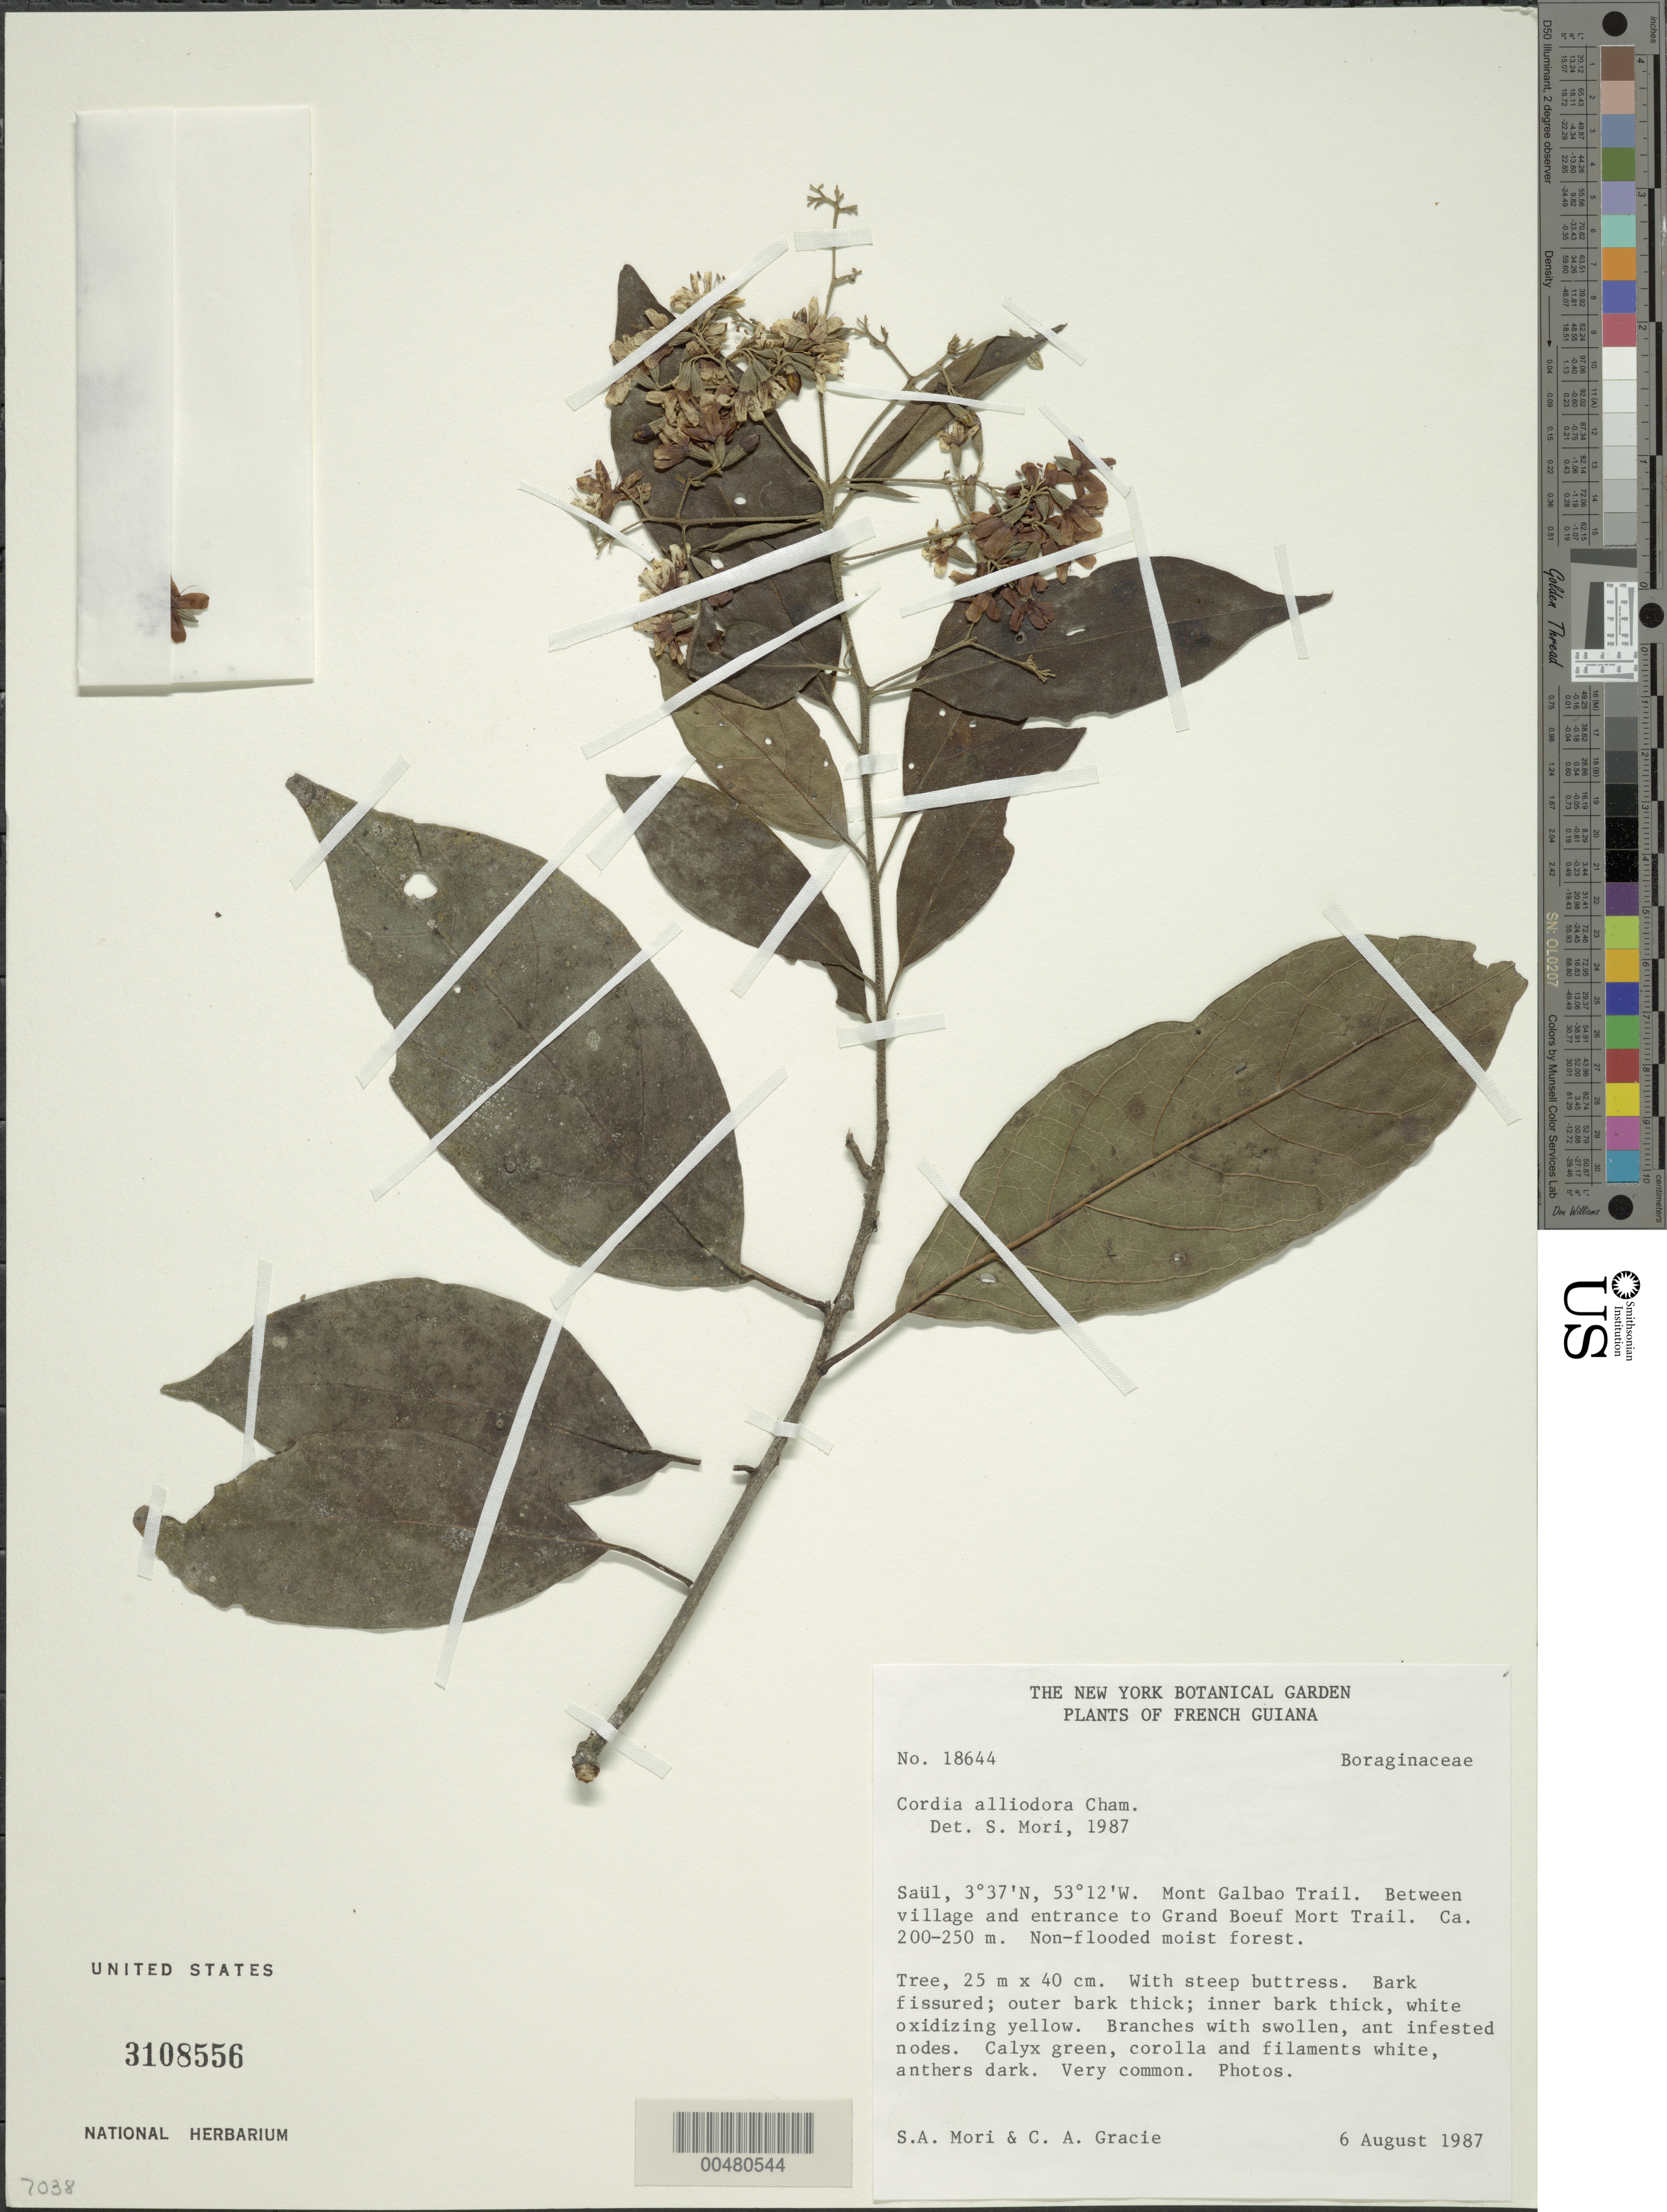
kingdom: Plantae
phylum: Tracheophyta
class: Magnoliopsida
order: Boraginales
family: Cordiaceae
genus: Cordia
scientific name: Cordia alliodora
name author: (Ruiz & Pav.) Oken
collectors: S. Mori & C. A. Gracie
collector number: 18644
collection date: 1987-08-06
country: French Guiana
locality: Saül. Mont Galbao Trail. Between village and entrance to Grand Boeuf Mort Trail.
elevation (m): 200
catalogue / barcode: US 3108556